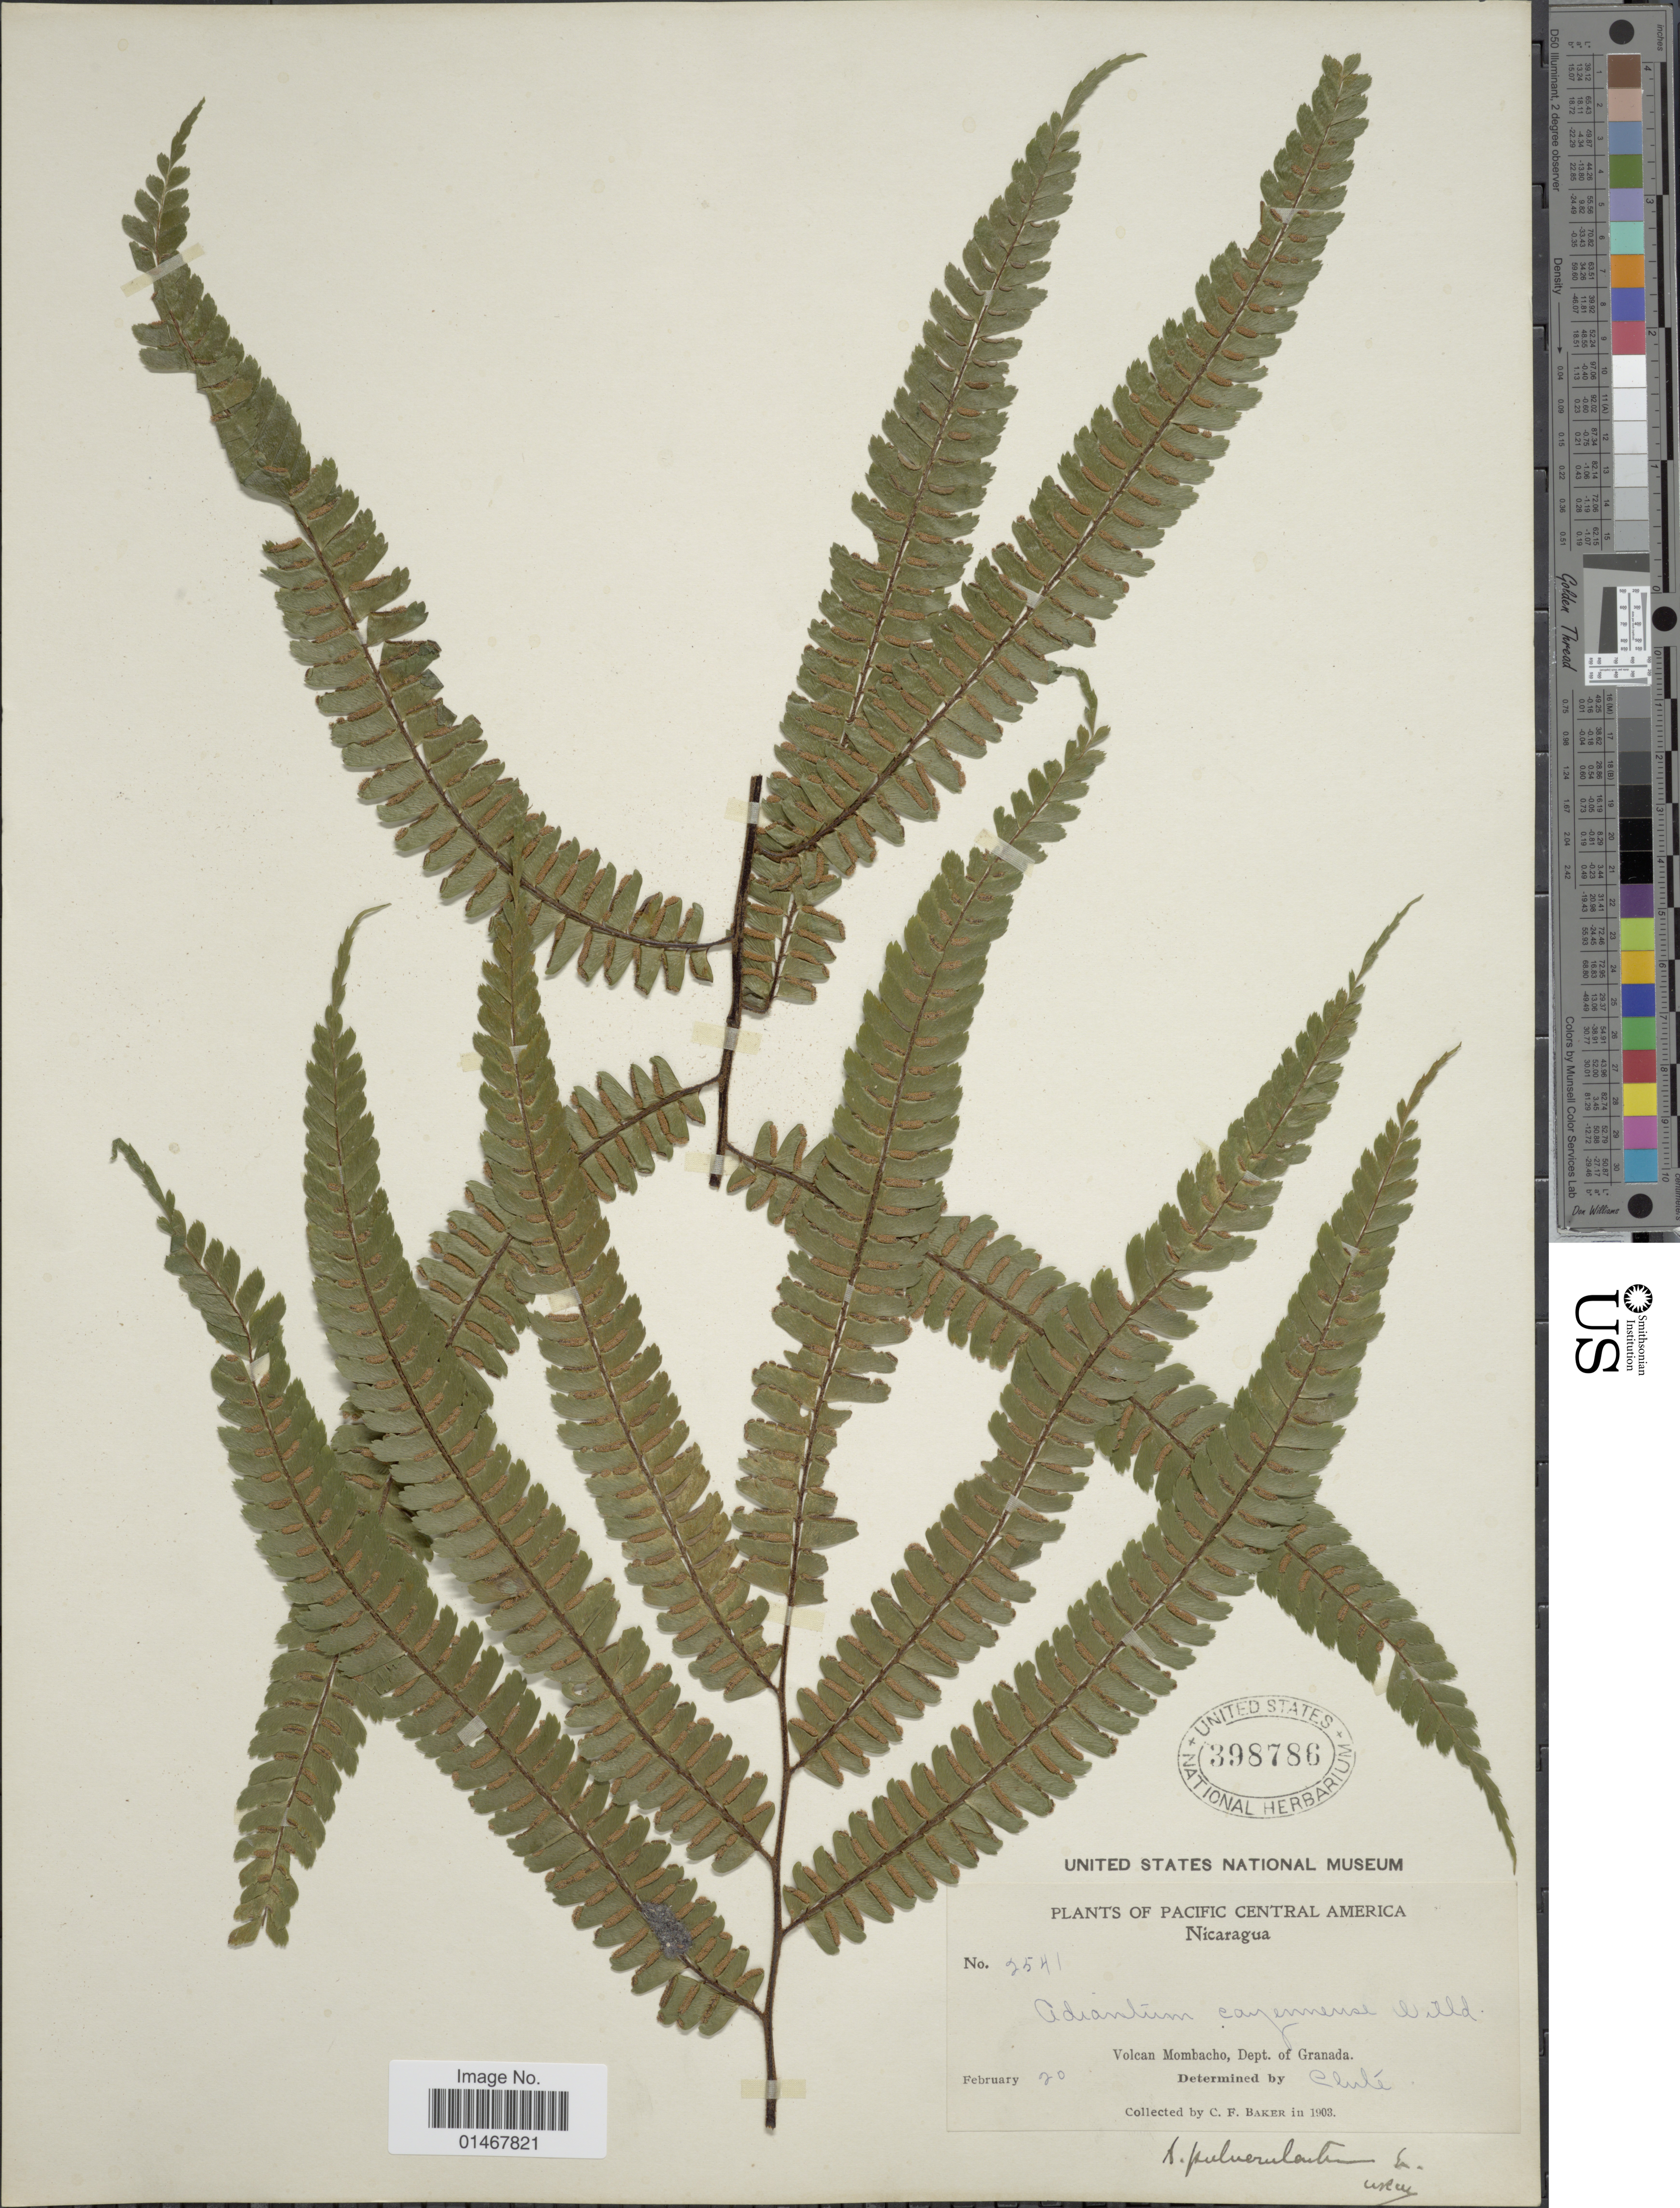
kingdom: Plantae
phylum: Tracheophyta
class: Polypodiopsida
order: Polypodiales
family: Pteridaceae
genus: Adiantum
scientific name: Adiantum pulverulentum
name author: L.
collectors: C. F. Baker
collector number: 2541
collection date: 1903-02-20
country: Nicaragua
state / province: Granada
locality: Pacific Central America, Volcan Mombacho, Dept of Grananda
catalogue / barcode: US 398786